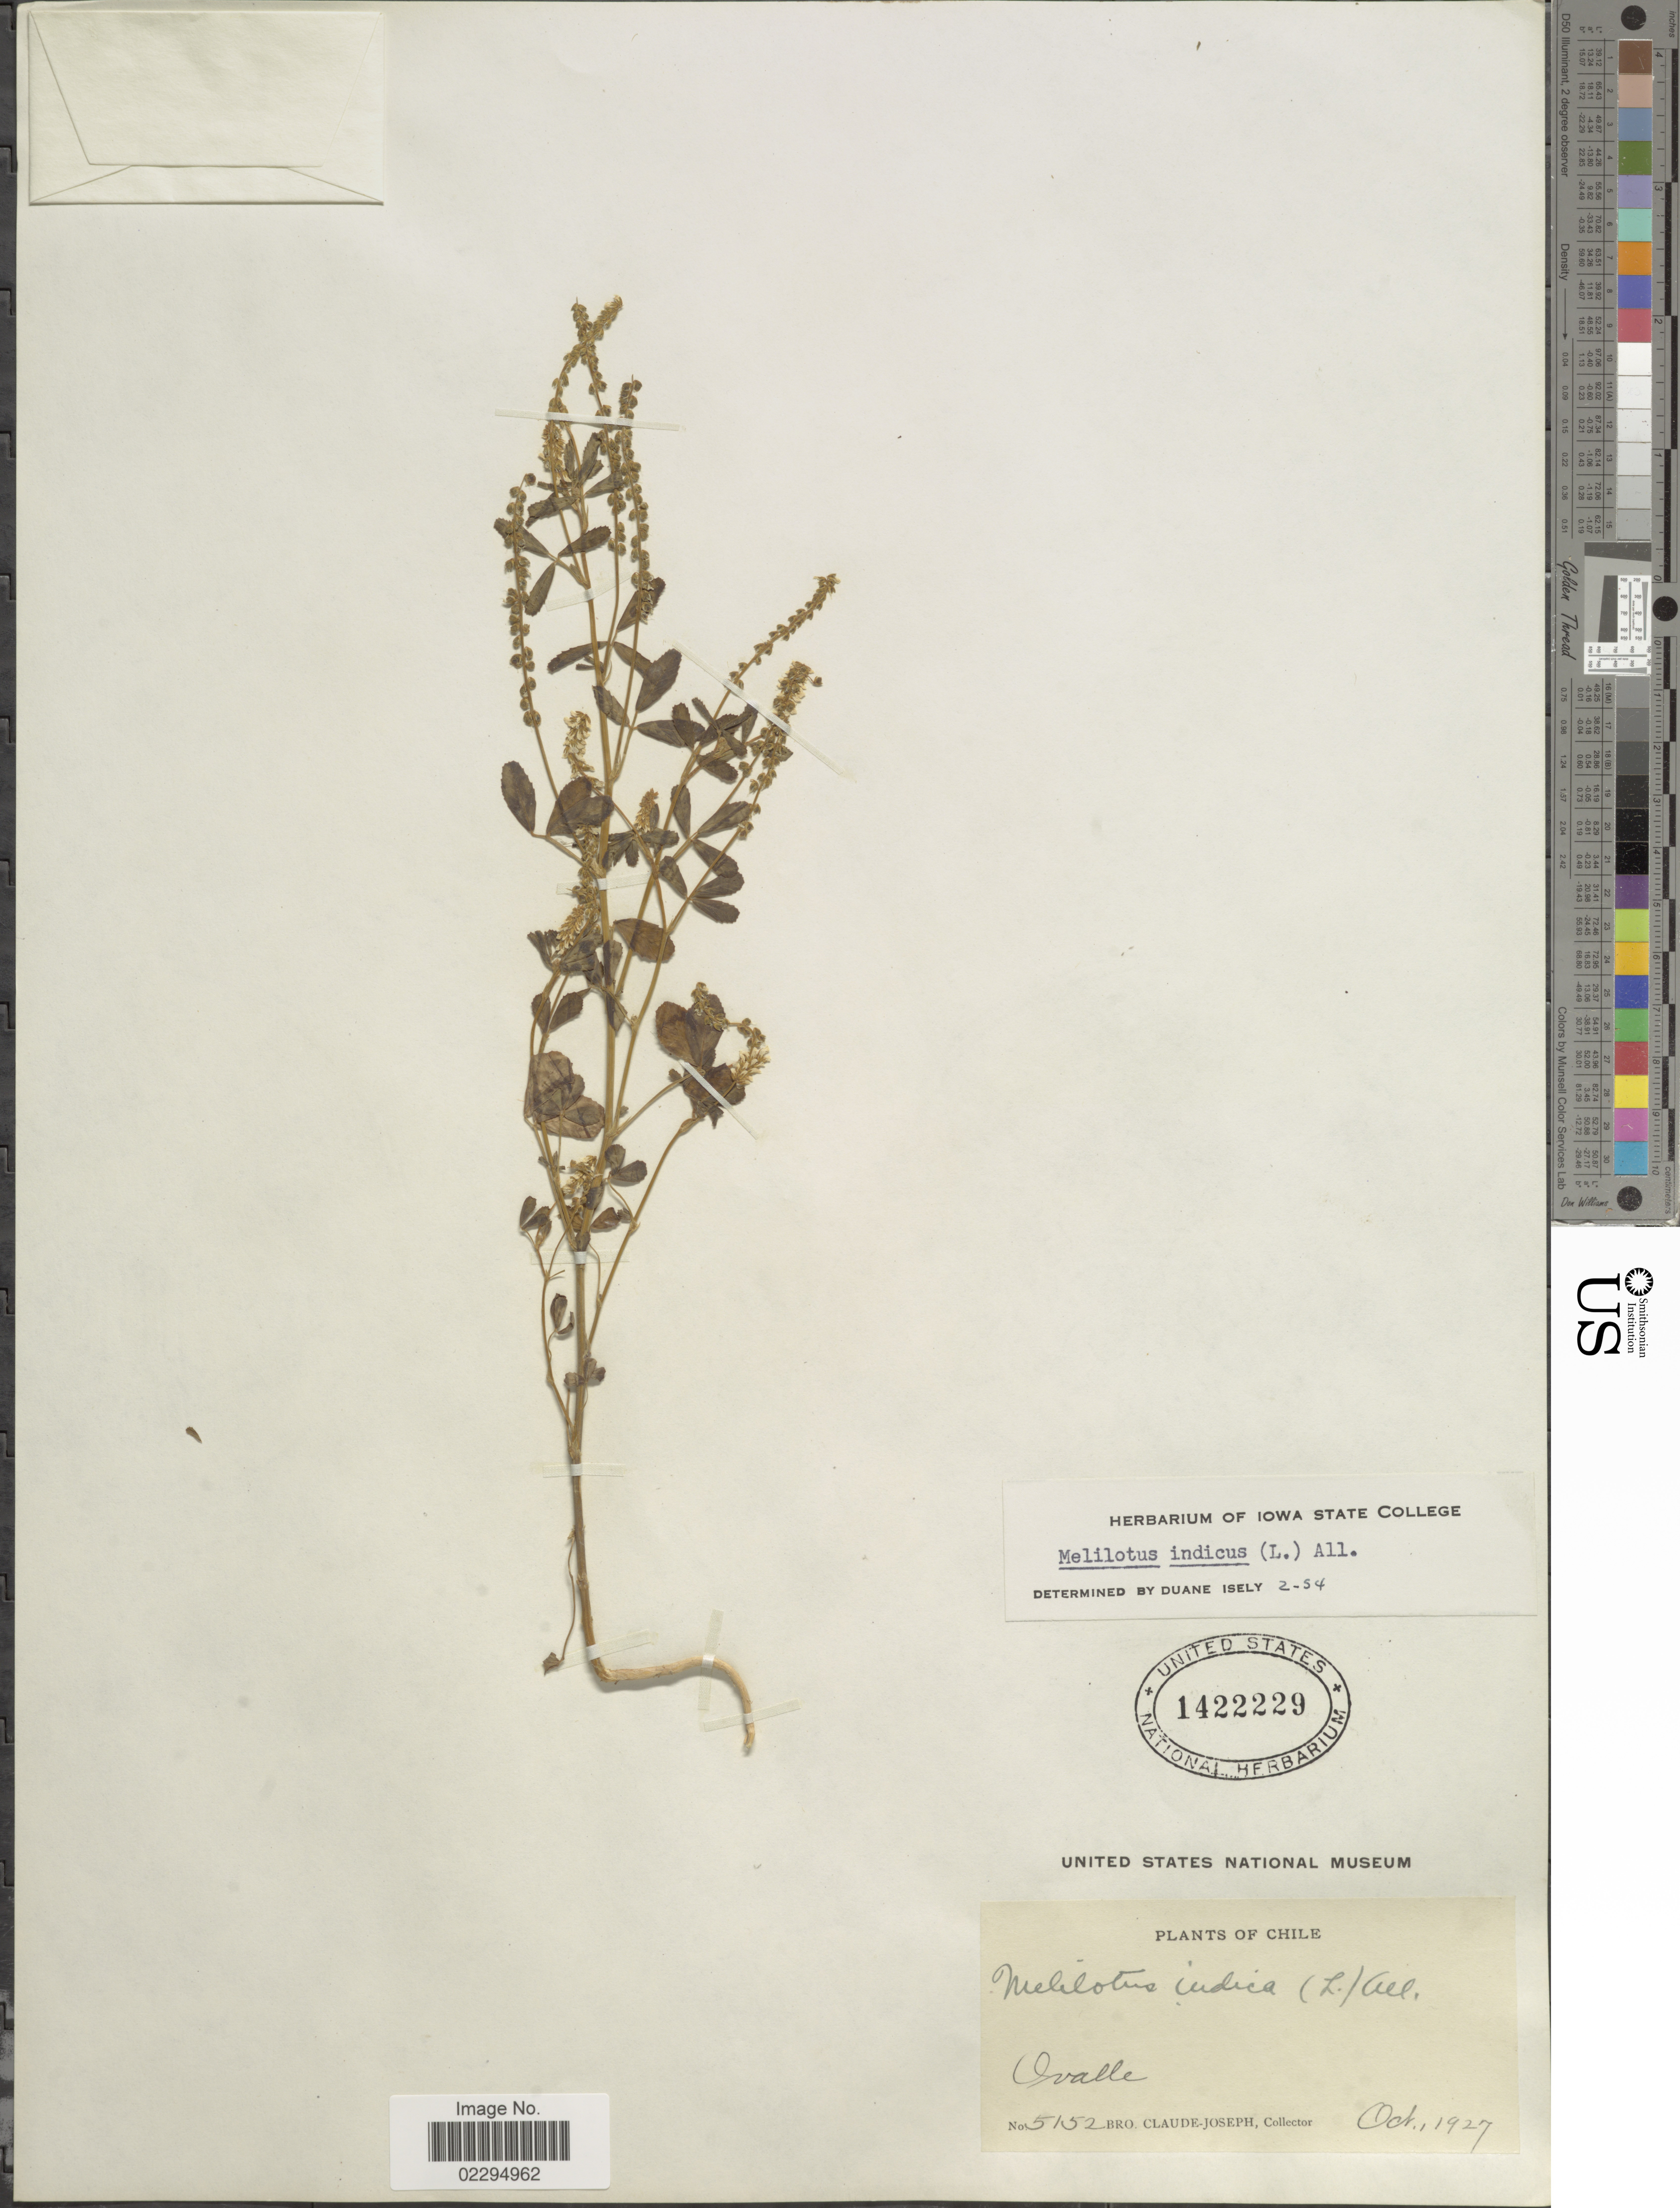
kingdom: Plantae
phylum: Tracheophyta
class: Magnoliopsida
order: Fabales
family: Fabaceae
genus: Melilotus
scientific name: Melilotus indicus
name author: (L.) All.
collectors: Bro. Claude-Joseph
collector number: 5152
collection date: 1927-10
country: Chile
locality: Ovalle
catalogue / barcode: US 1422229